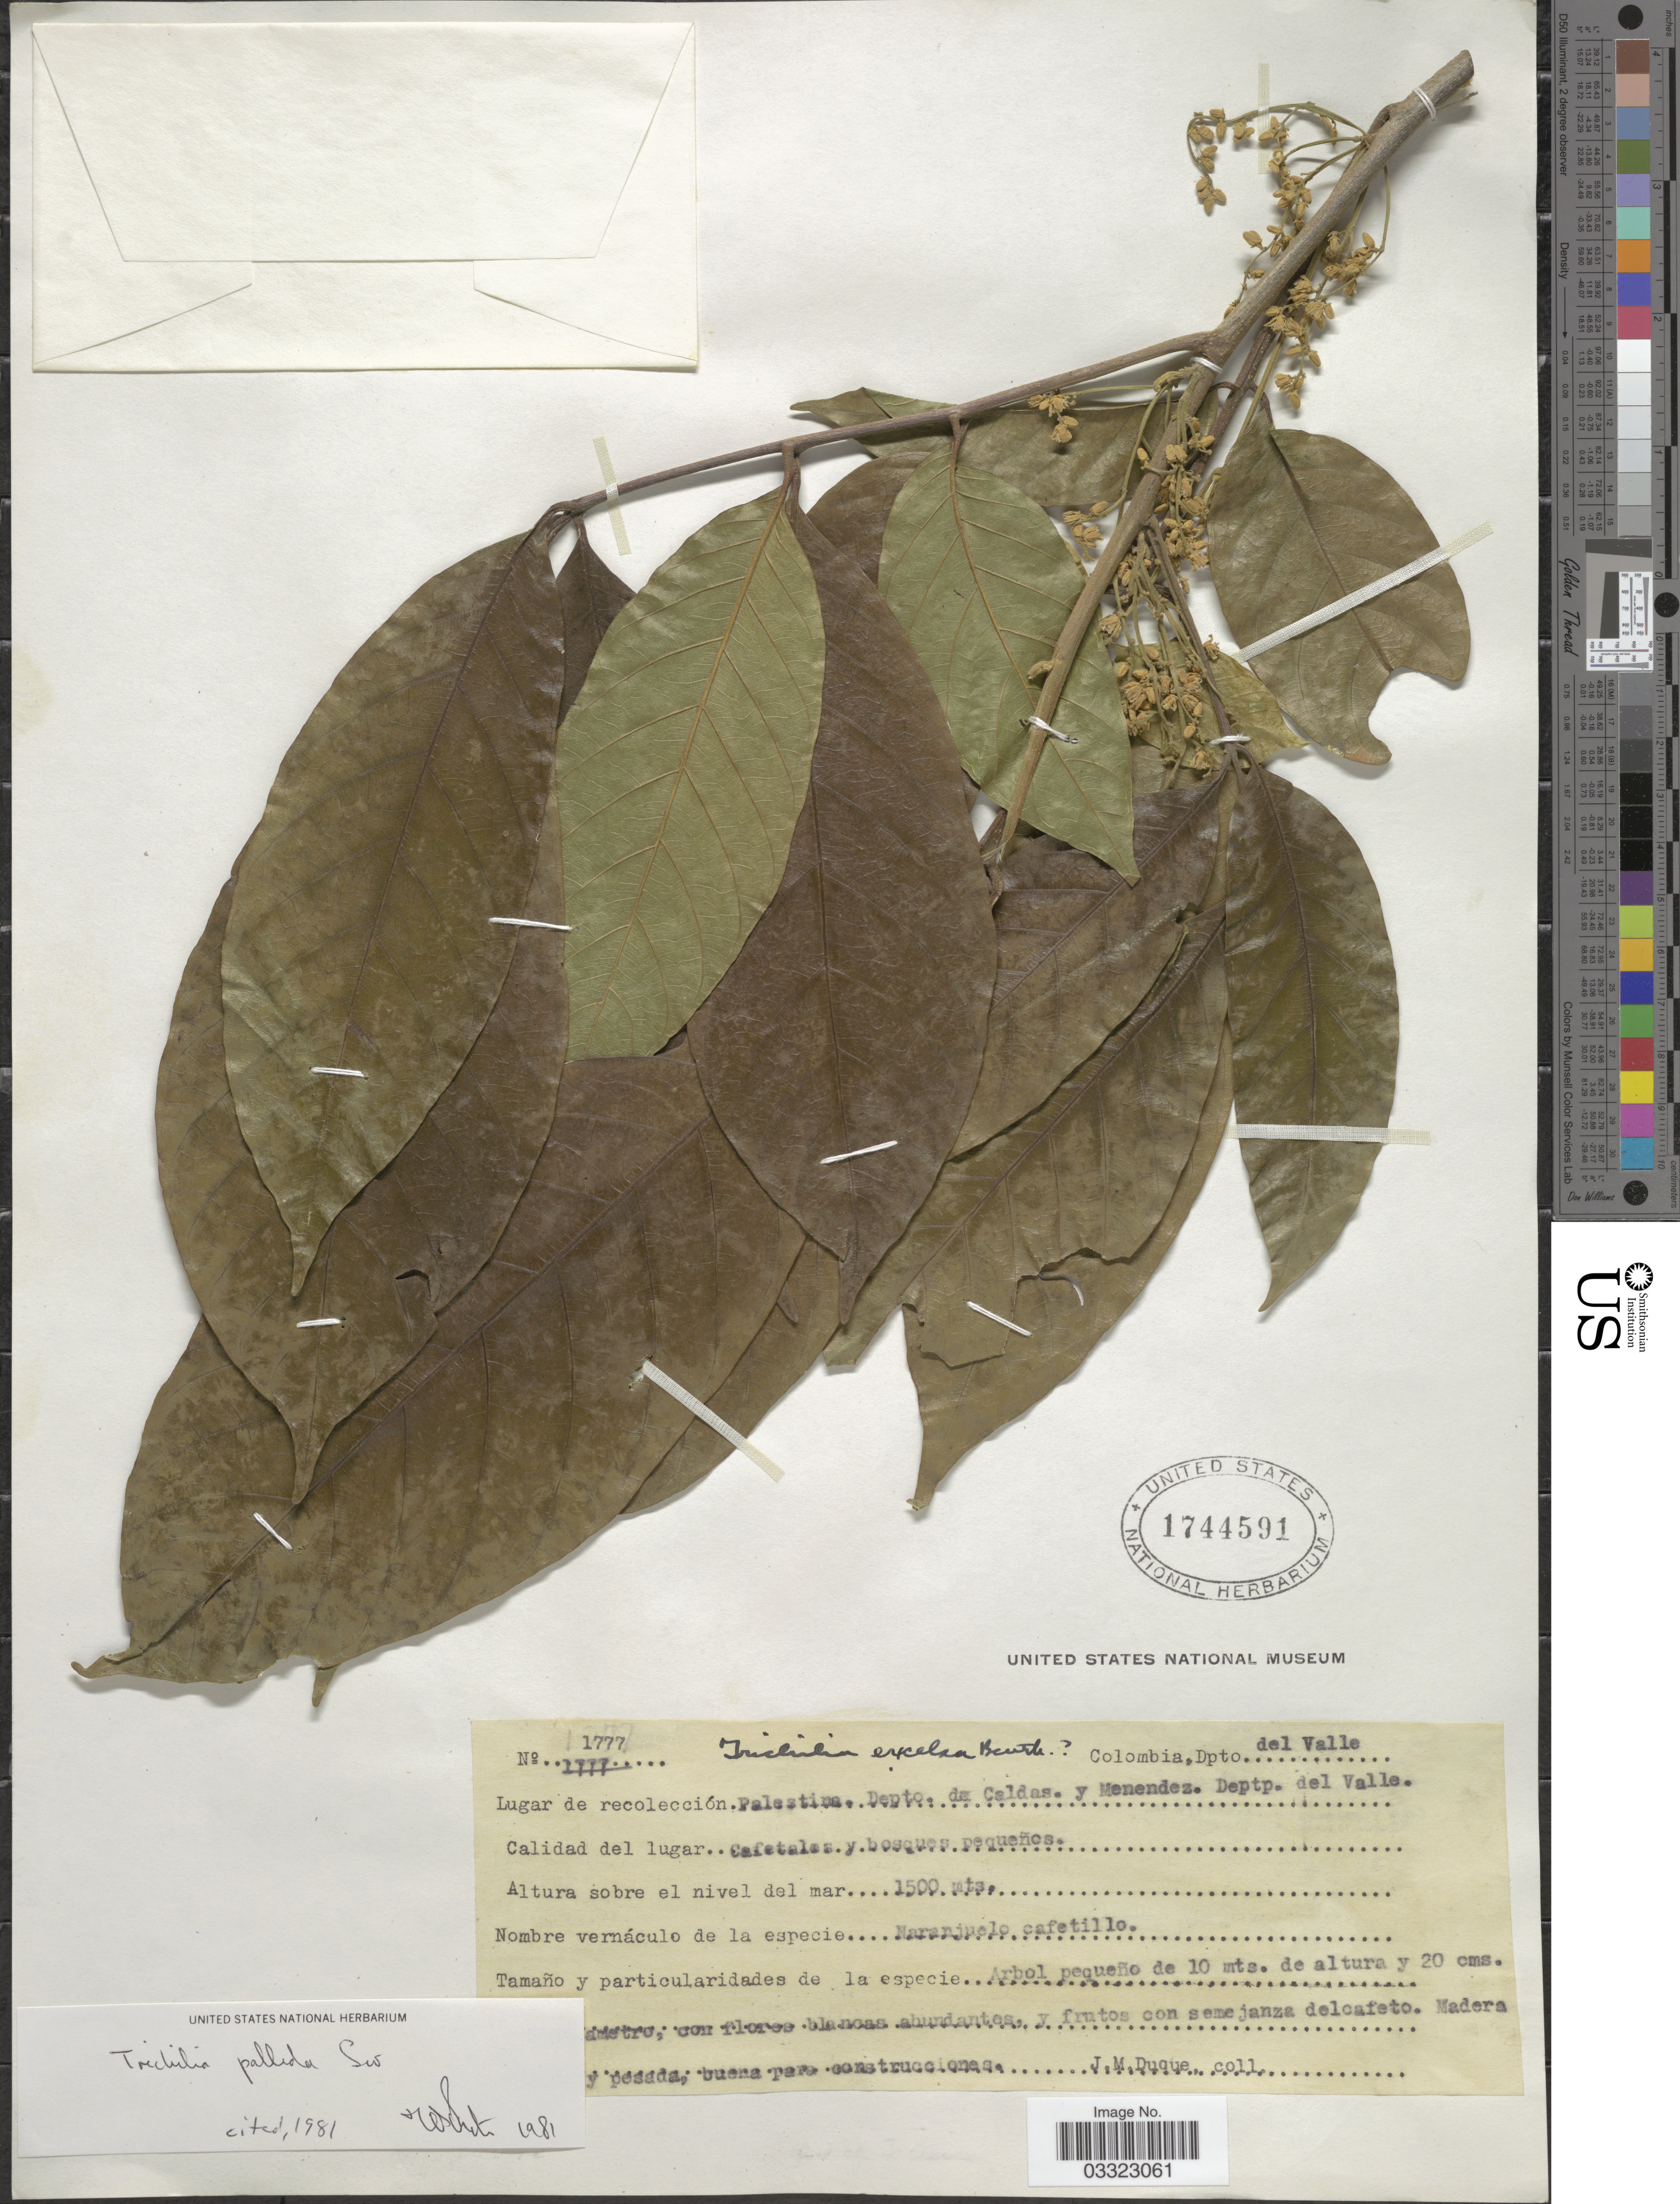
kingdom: Plantae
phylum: Tracheophyta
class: Magnoliopsida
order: Sapindales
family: Meliaceae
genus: Trichilia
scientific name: Trichilia pallida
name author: Sw.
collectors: J. Duque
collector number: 1777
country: Colombia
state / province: Valle del Cauca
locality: Dpto del Valle, Palestina. Depto. da Caldas y Menendez.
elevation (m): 1500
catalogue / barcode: US 1744591